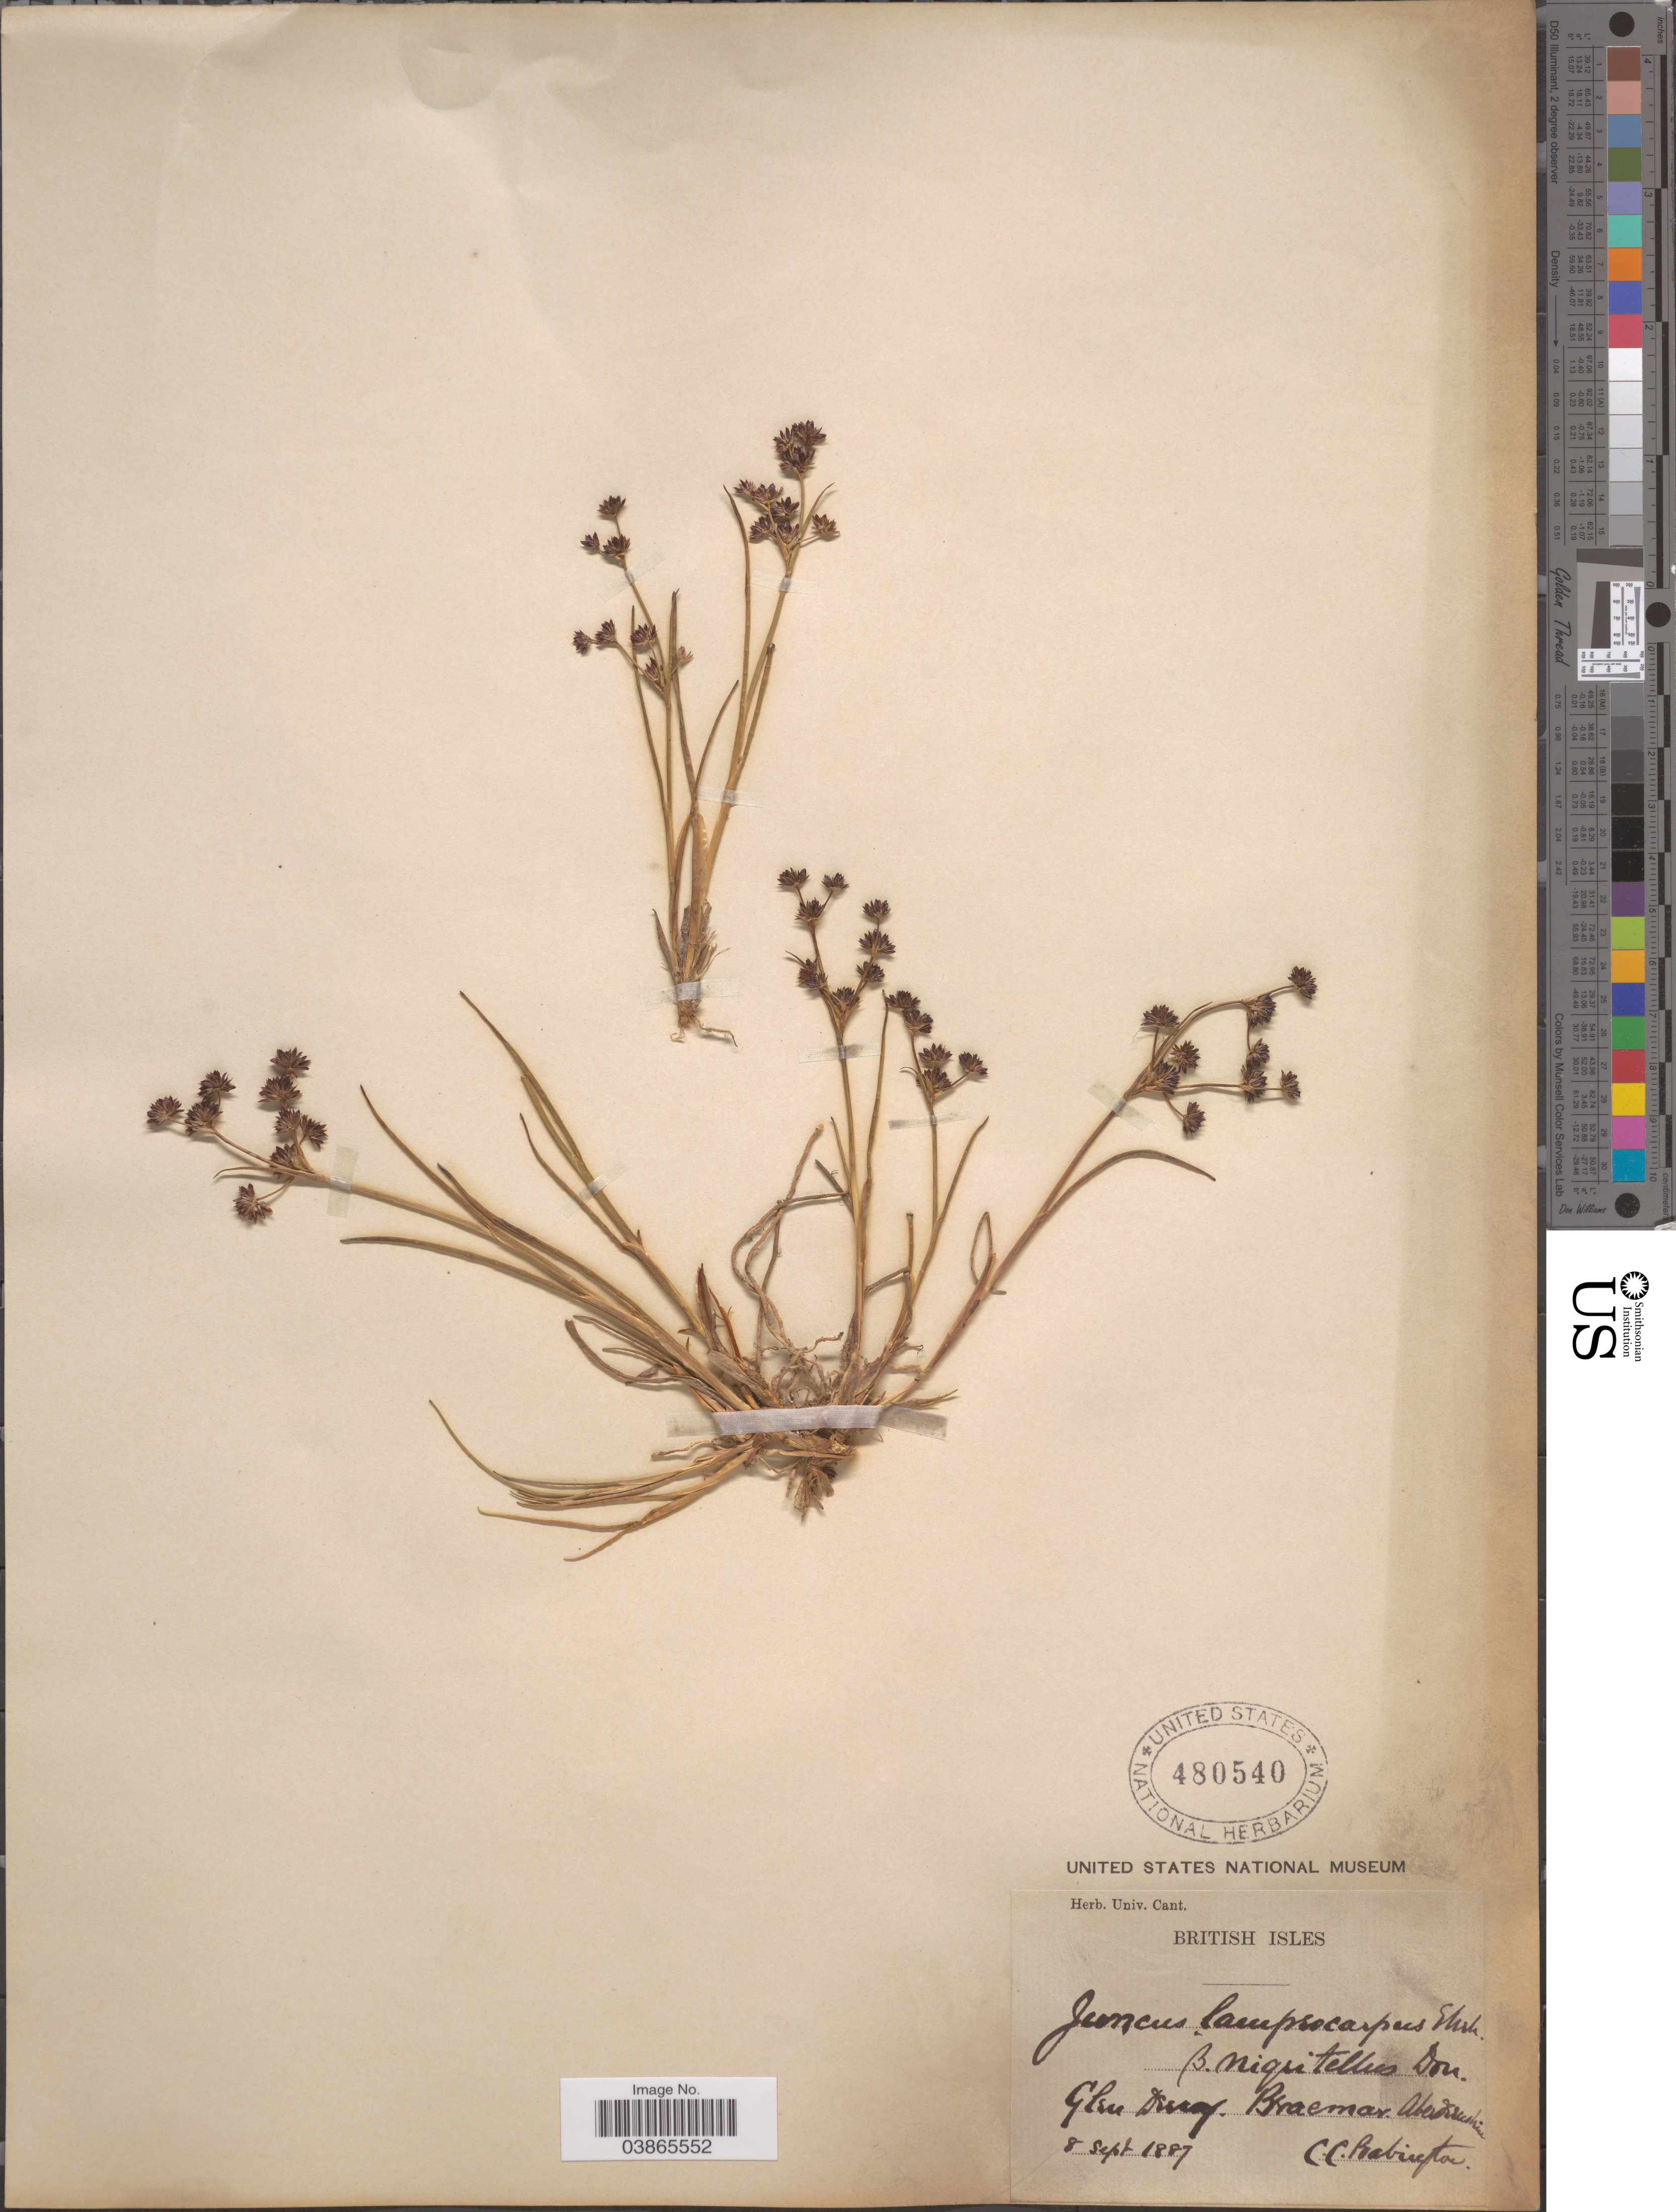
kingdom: Plantae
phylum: Tracheophyta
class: Liliopsida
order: Poales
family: Juncaceae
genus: Juncus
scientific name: Juncus lampocarpus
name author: Ehrh.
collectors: C. Babington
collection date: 1887-09-08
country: United Kingdom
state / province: Scotland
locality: Glen Cluny, Braemar, Aberdeenshire.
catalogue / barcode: US 480540